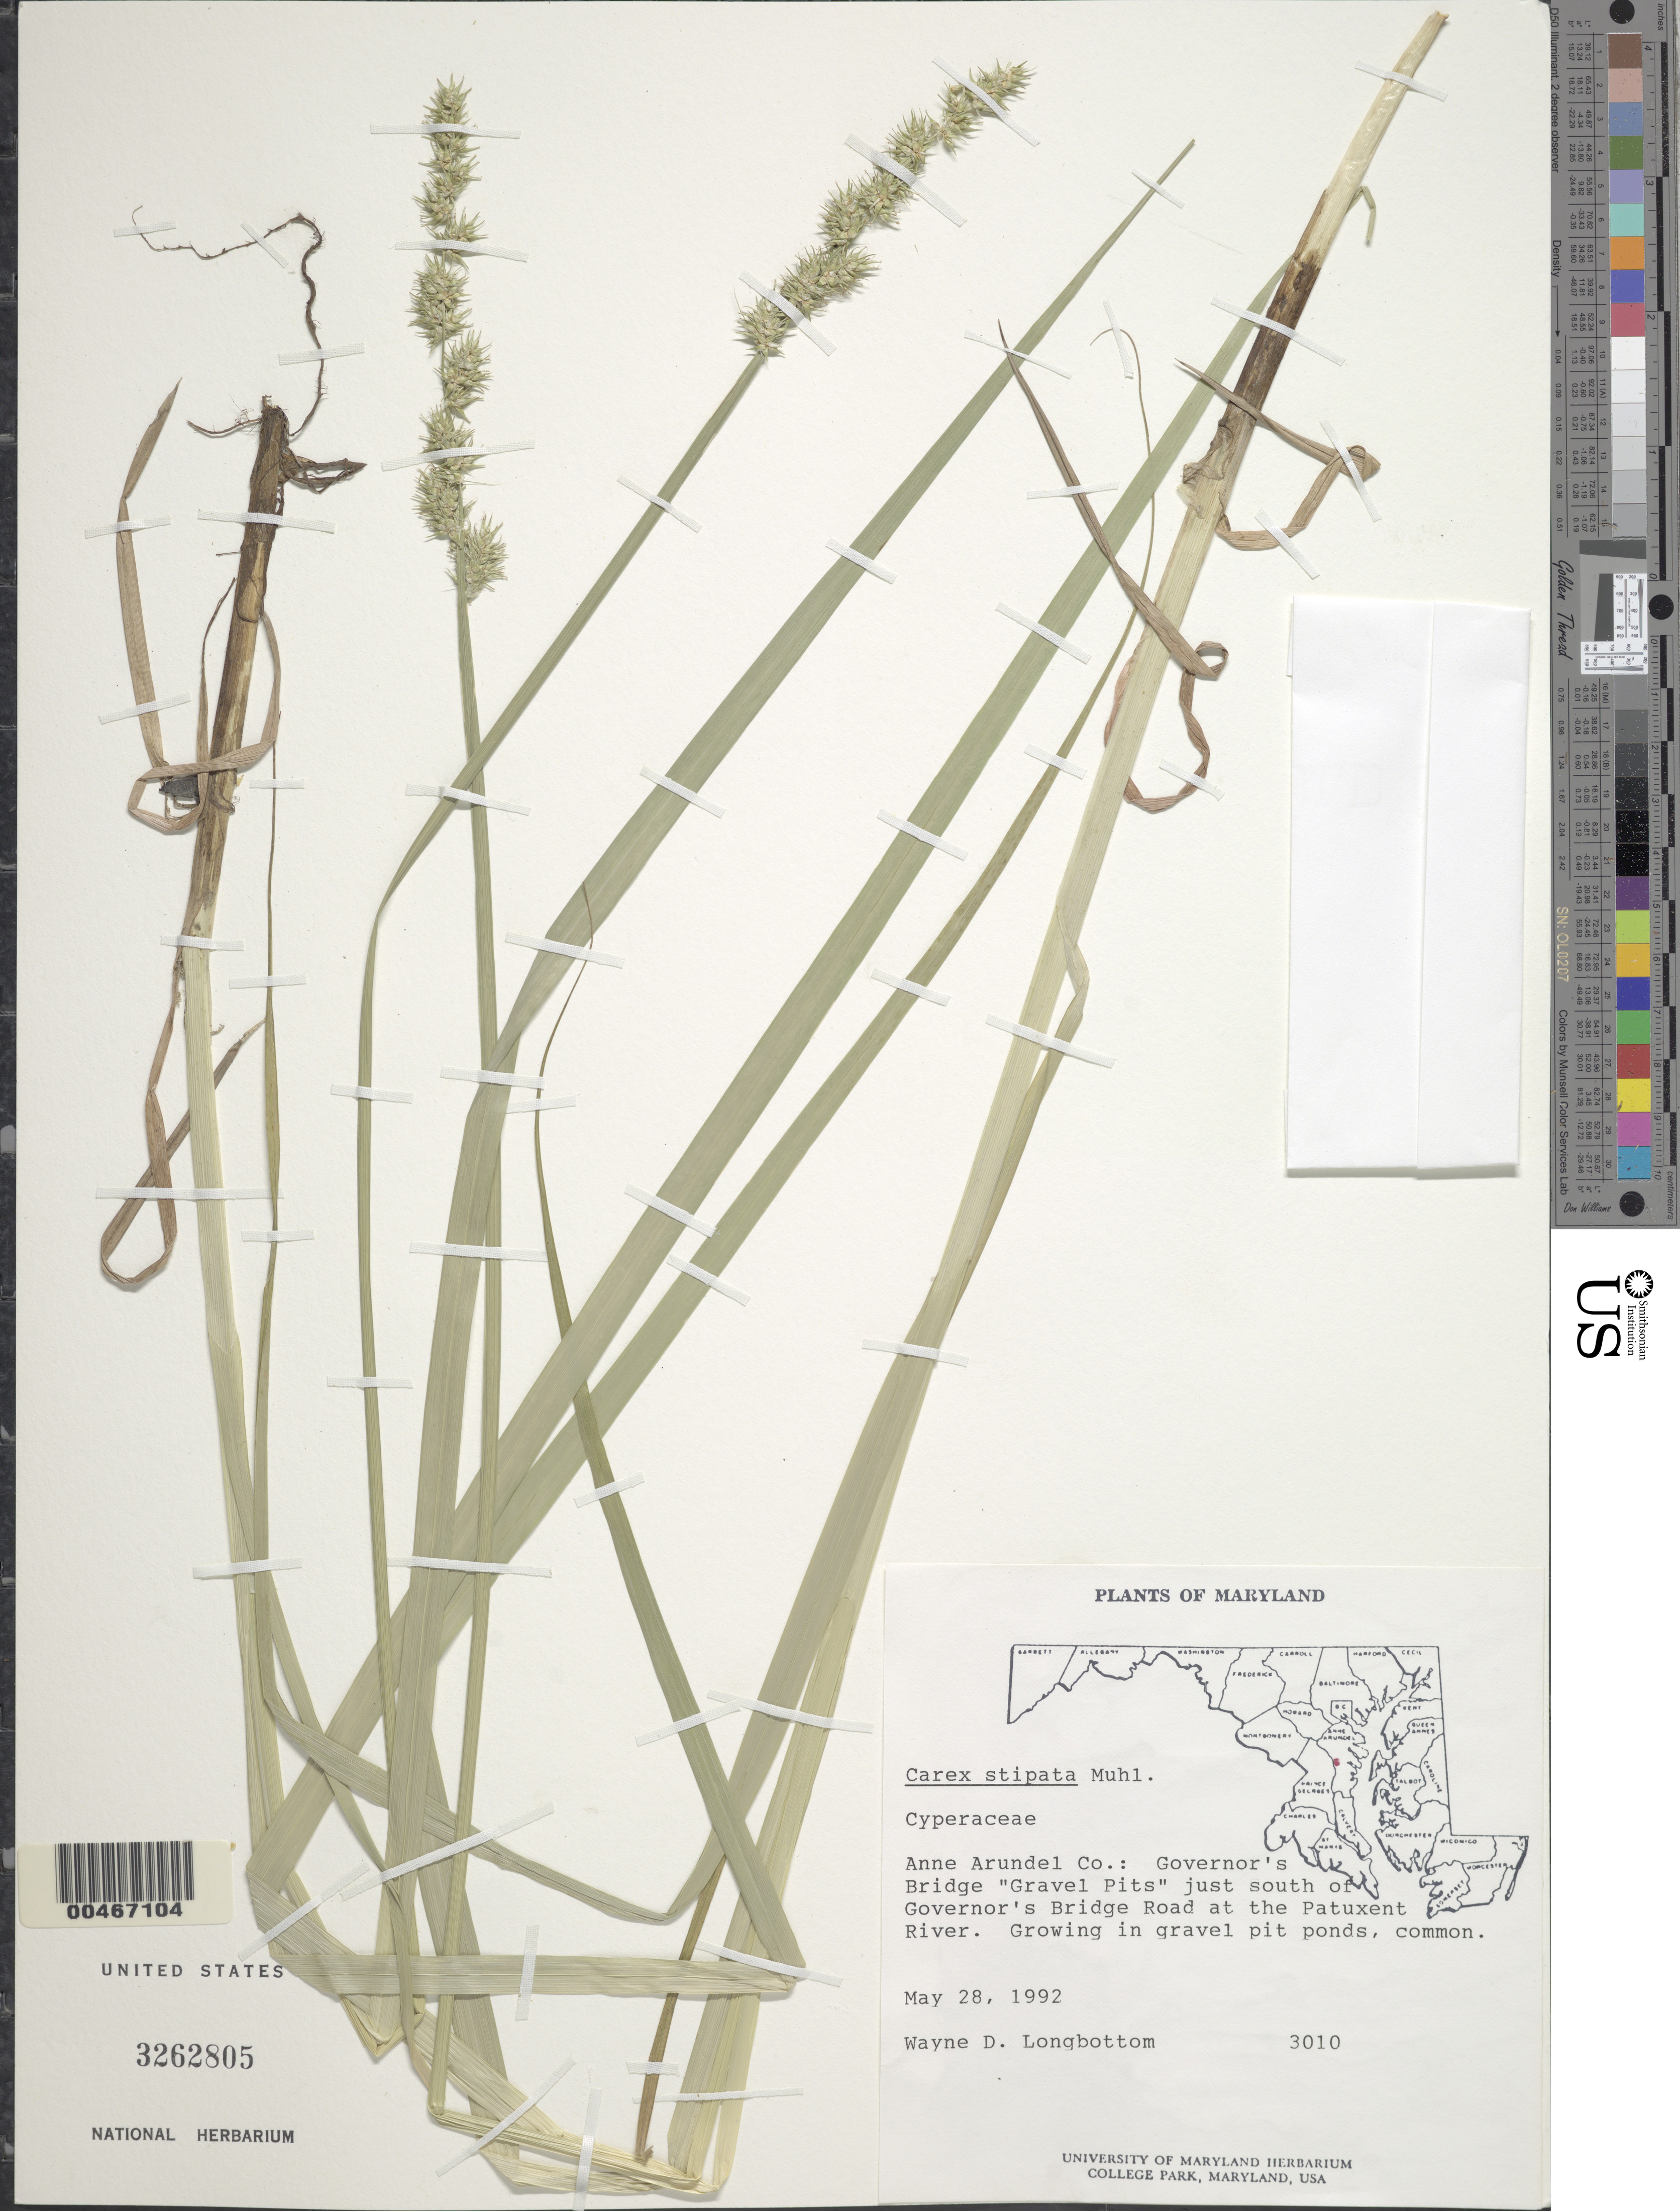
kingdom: Plantae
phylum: Tracheophyta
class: Liliopsida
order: Poales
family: Cyperaceae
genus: Carex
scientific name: Carex stipata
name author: Muhl. ex Willd.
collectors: W. D. Longbottom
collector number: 3010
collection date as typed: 28 May 1992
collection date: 1992-05-28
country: United States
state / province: Maryland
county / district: Anne Arundel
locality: Governor's Bridge Gravel Pits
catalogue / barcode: US 3262805